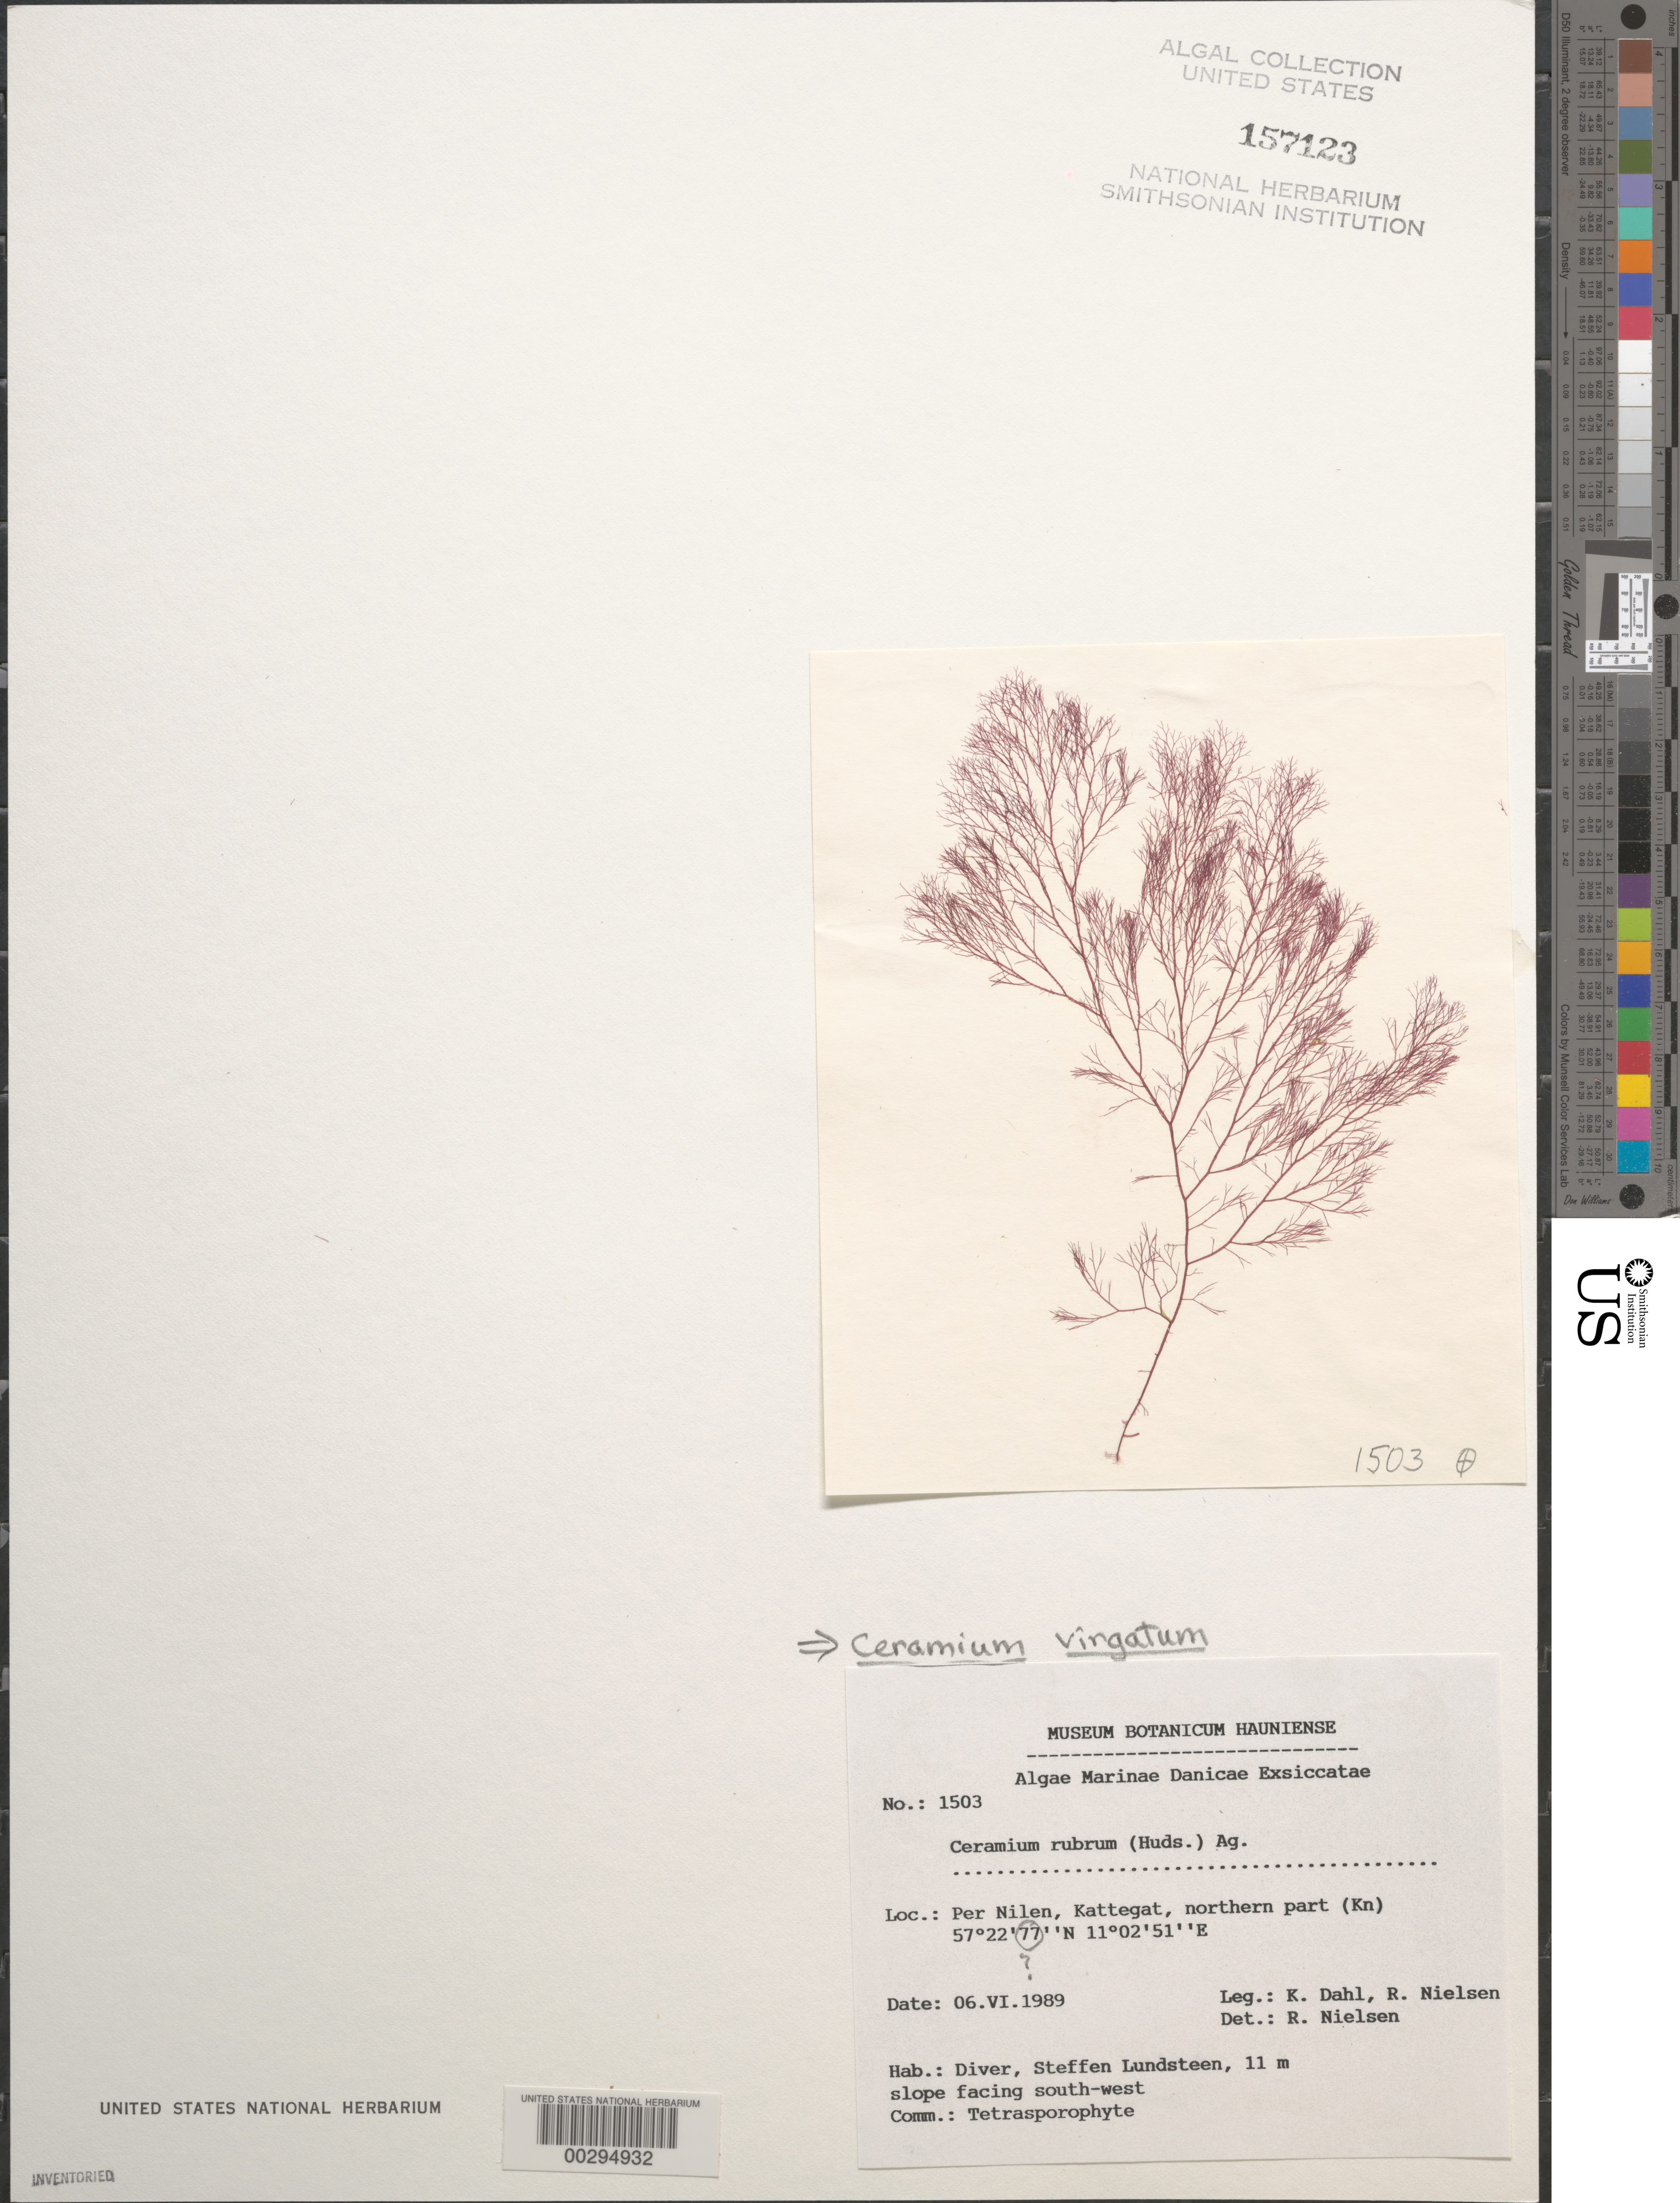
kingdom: Plantae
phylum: Rhodophyta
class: Florideophyceae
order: Ceramiales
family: Ceramiaceae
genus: Ceramium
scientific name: Ceramium virgatum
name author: Roth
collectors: K. Dahl & R. Nielsen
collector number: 1503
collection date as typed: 06 Jun 1989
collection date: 1989-06-06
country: Denmark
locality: Per Nilen, Kattegat, northern part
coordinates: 57 22'77"N, 11 02'55"E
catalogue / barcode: US 157123